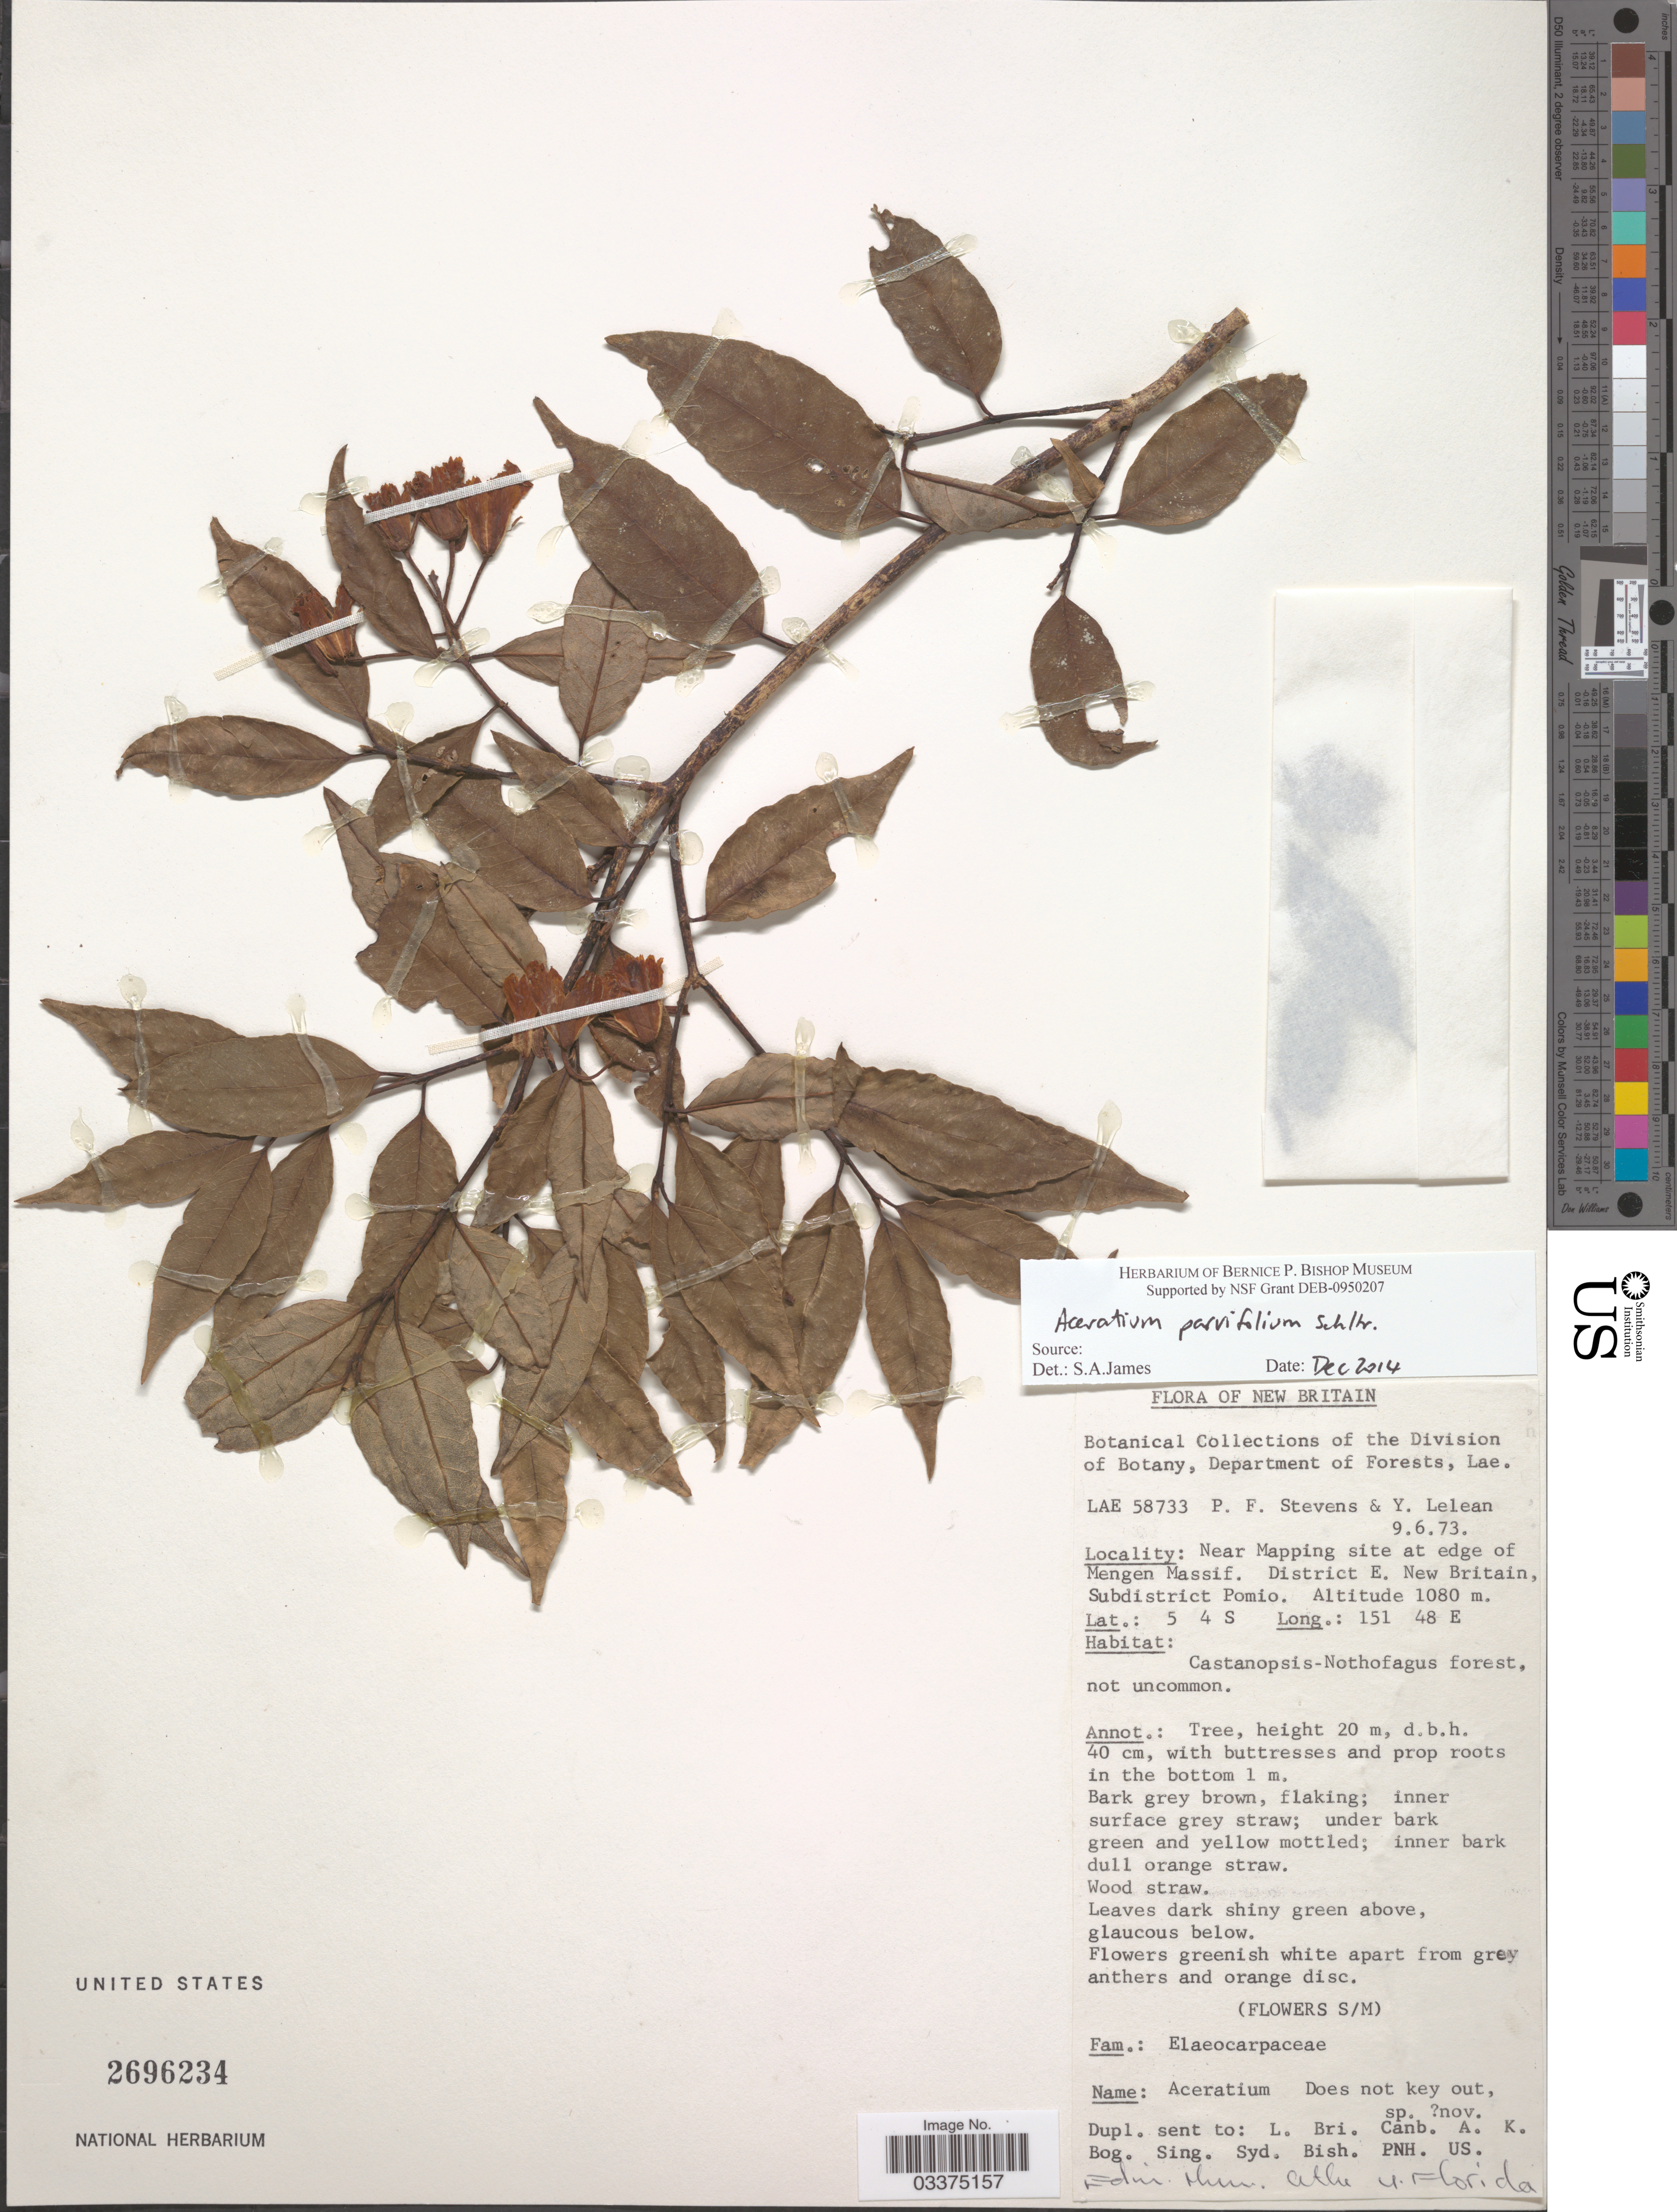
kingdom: Plantae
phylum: Tracheophyta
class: Magnoliopsida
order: Oxalidales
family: Elaeocarpaceae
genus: Aceratium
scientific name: Aceratium parvifolium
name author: Schltr.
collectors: P. F. Stevens & Y. Lelean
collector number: LAE 58733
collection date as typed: Transcribed d/m/y: 9/6/73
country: Papua New Guinea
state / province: East New Britain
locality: New Britain. Near Mapping site at edge of Mengen Massif. District E. New Britain, Subdistrict Pomio.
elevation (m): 1080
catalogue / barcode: US 2696234